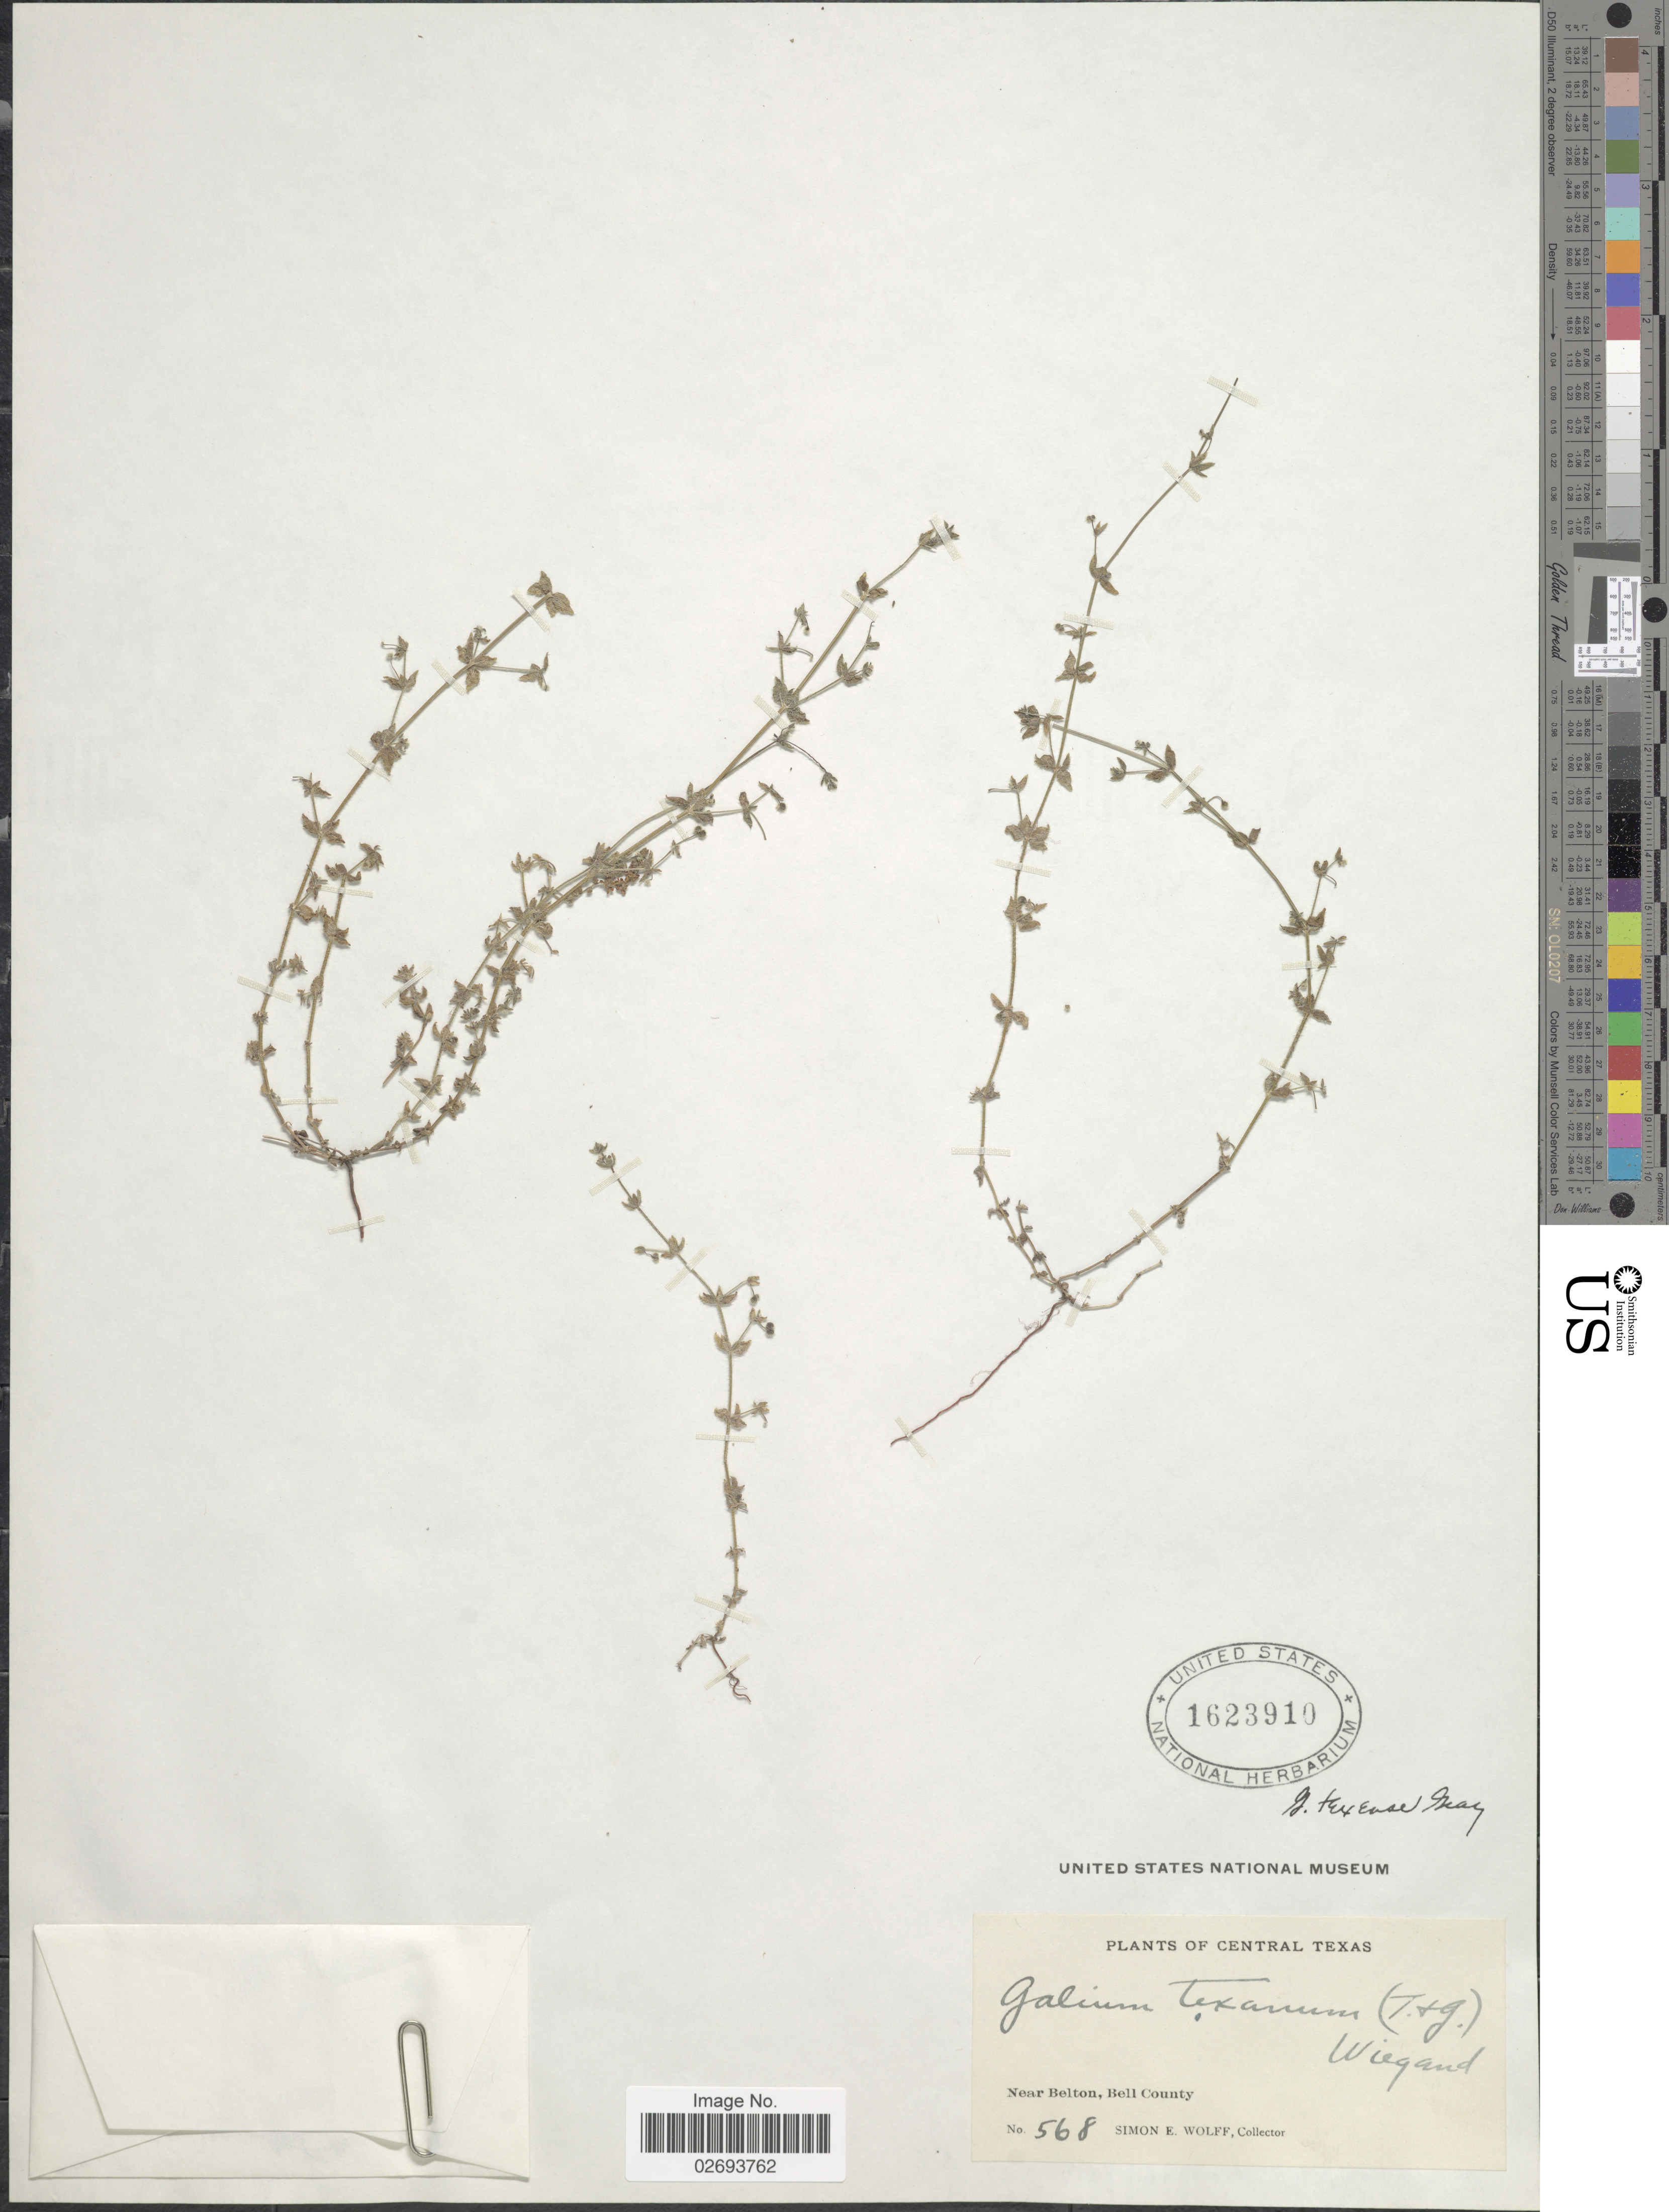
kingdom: Plantae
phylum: Tracheophyta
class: Magnoliopsida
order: Gentianales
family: Rubiaceae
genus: Galium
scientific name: Galium texense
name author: A. Gray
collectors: S. E. Wolff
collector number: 568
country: United States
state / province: Texas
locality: Central Texas, Near Belton, Bell County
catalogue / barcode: US 1623910